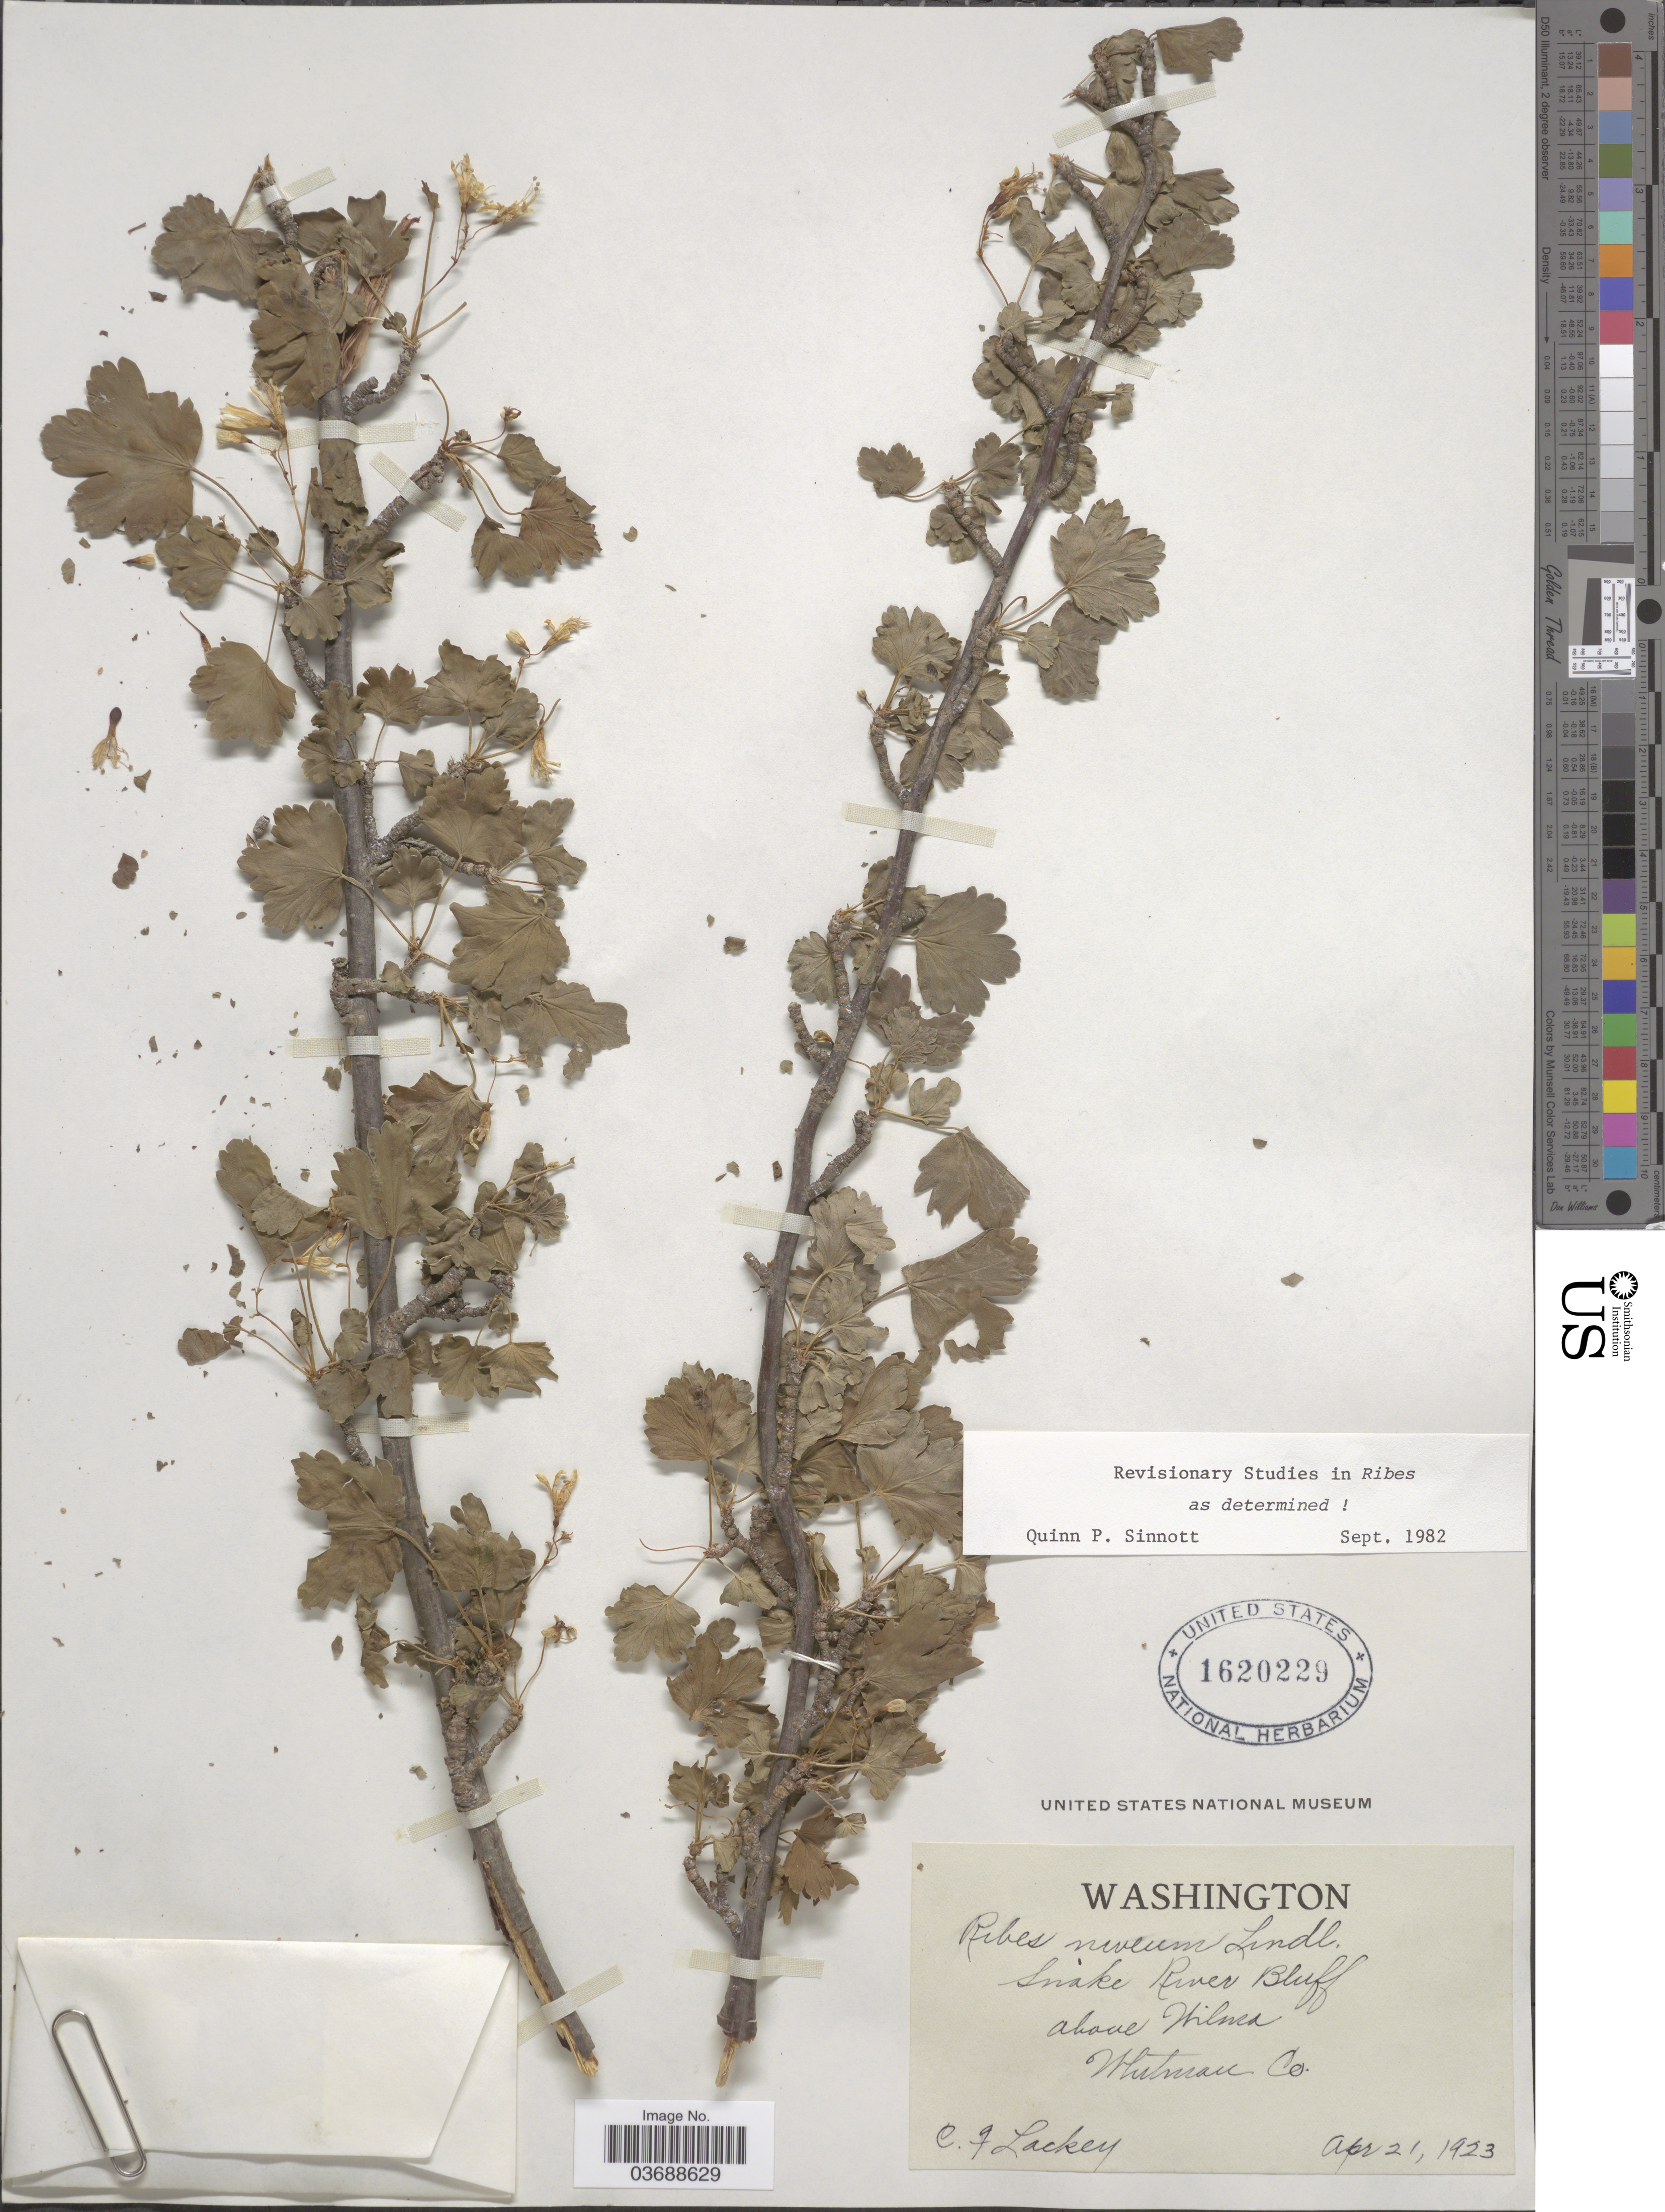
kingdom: Plantae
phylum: Tracheophyta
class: Magnoliopsida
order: Saxifragales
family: Grossulariaceae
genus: Ribes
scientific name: Ribes niveum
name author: Lindl.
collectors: C. Lackey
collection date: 1923-04-21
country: United States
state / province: Washington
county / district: Whitman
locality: Snake River Bluff above Wilma. Whitman Co.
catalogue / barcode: US 1620229